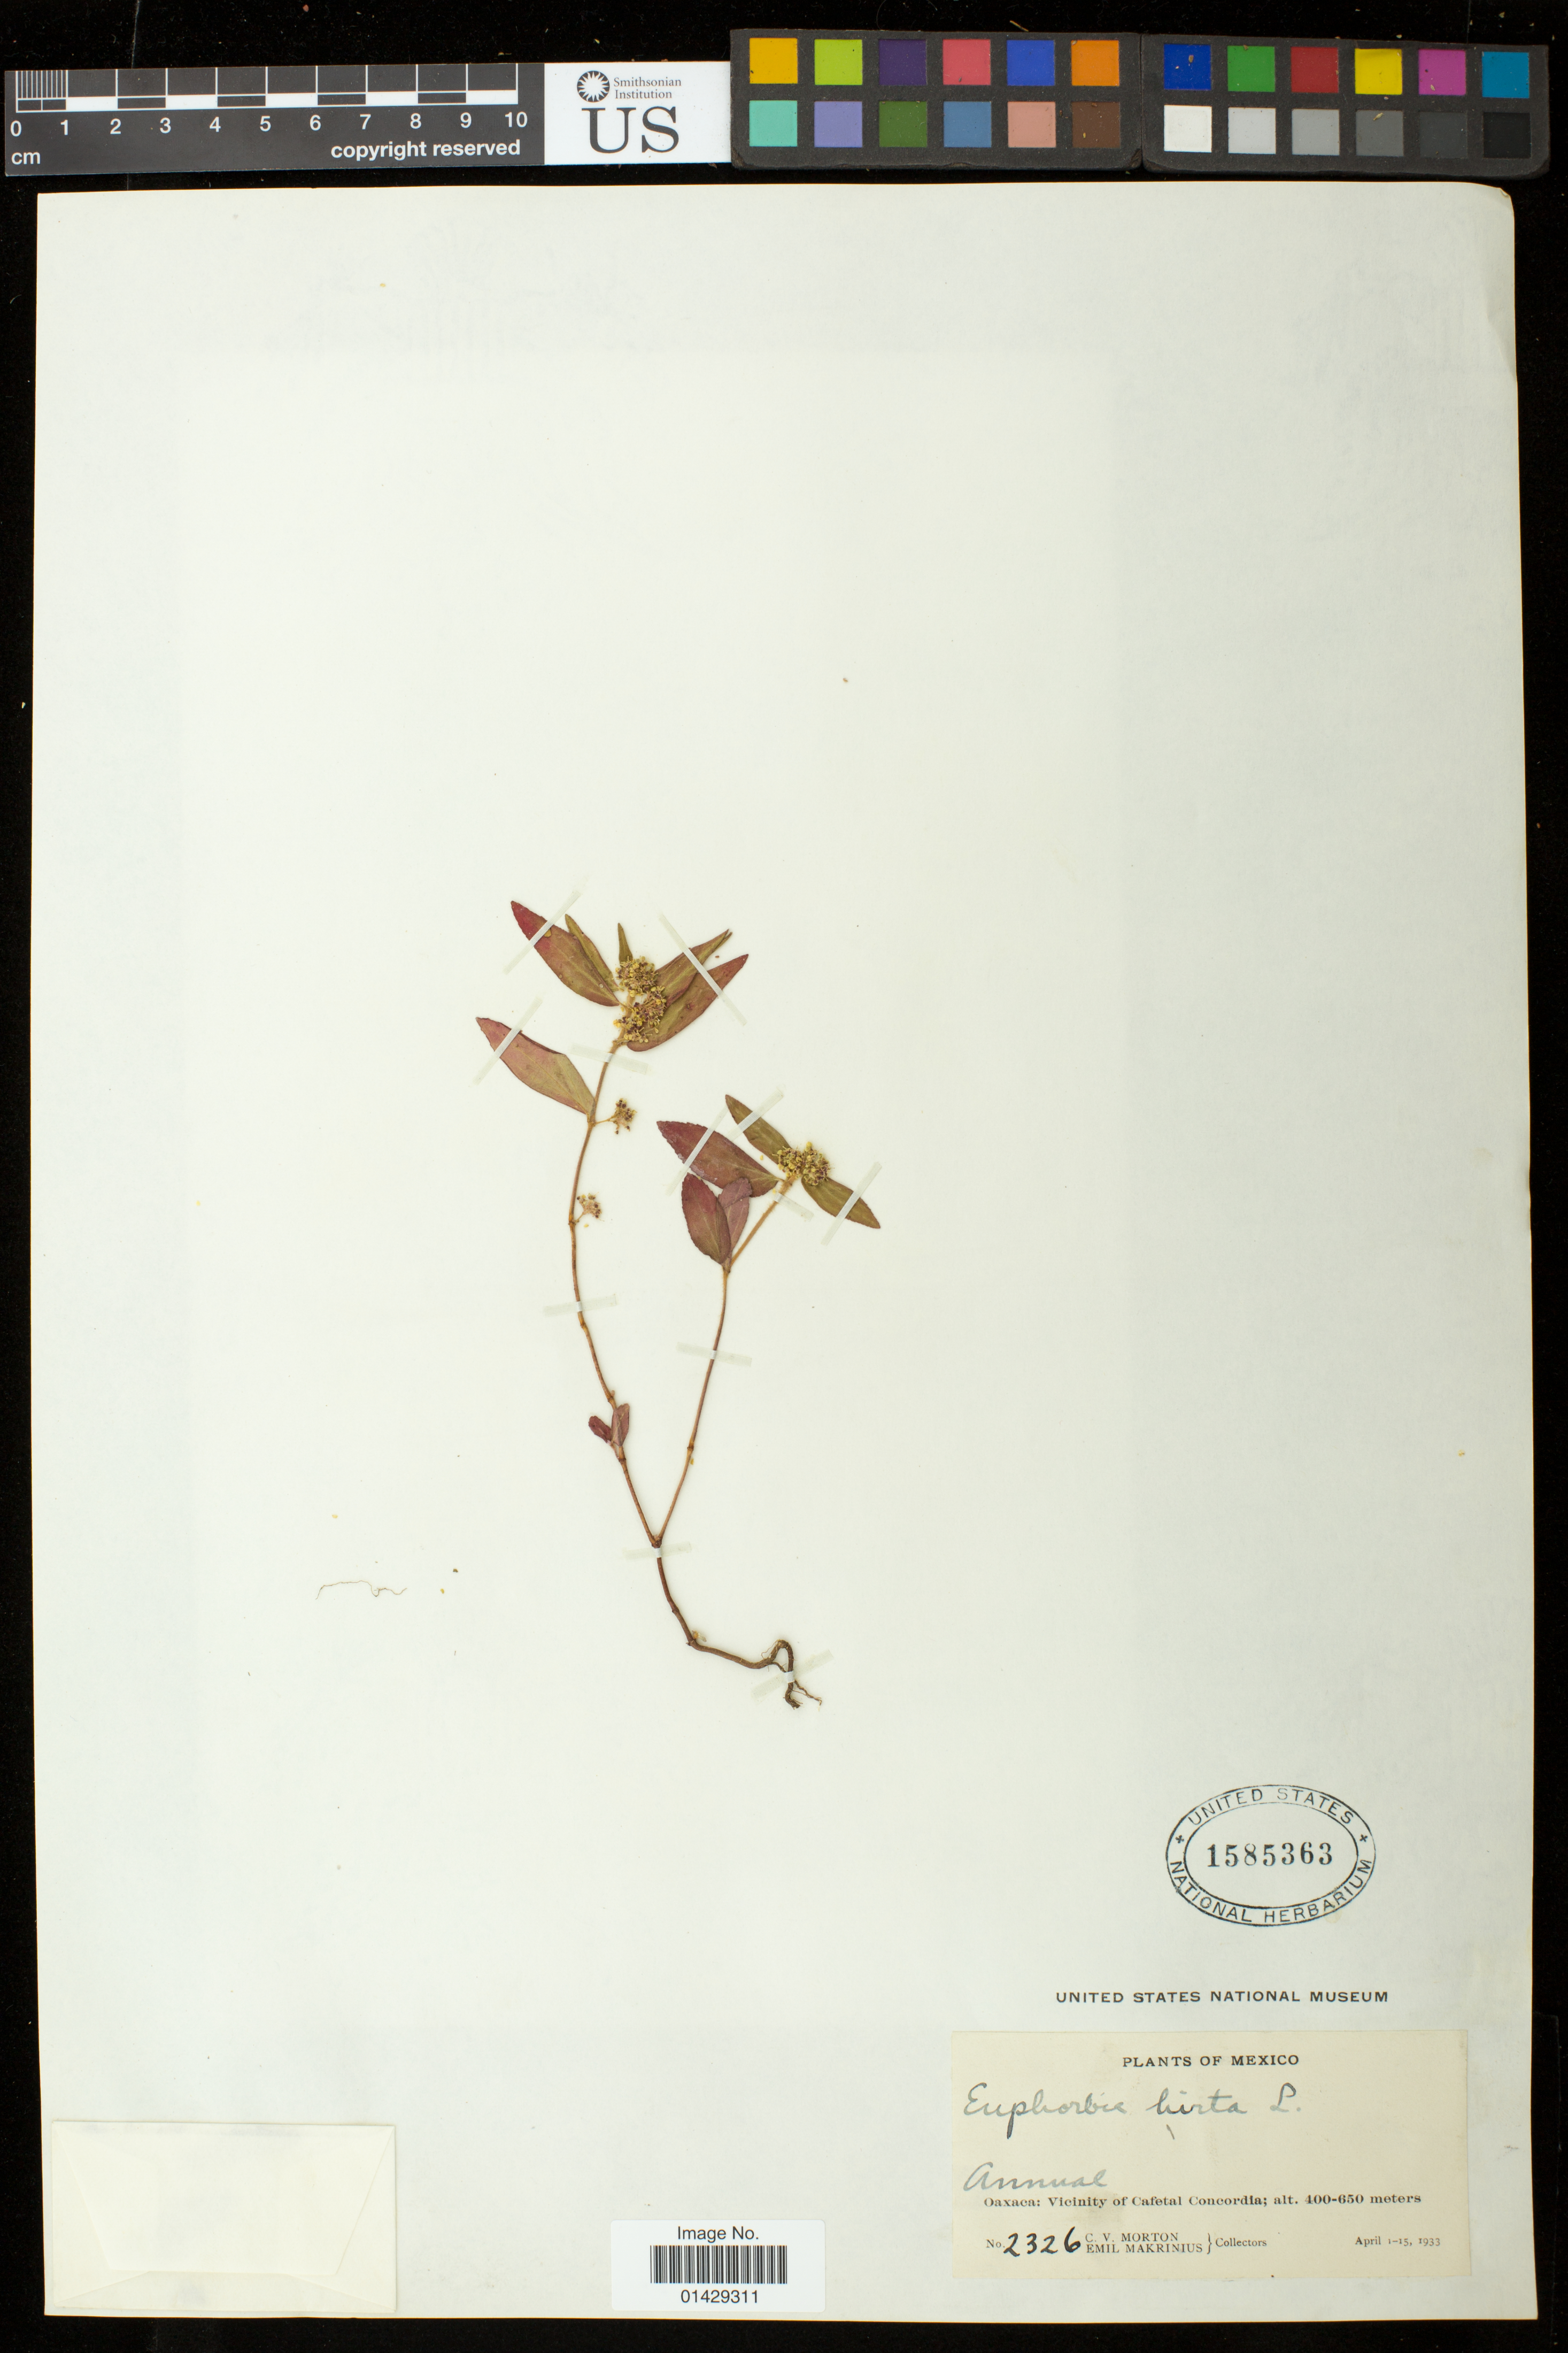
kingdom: Plantae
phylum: Tracheophyta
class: Magnoliopsida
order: Malpighiales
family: Euphorbiaceae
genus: Euphorbia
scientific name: Euphorbia hirta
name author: L.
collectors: C. V. Morton & E. Makrinius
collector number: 2326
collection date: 1933-04-01/1933-04-15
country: Mexico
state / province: Oaxaca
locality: Vicinity of Cafetal Concordia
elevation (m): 400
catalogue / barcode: US 1585363